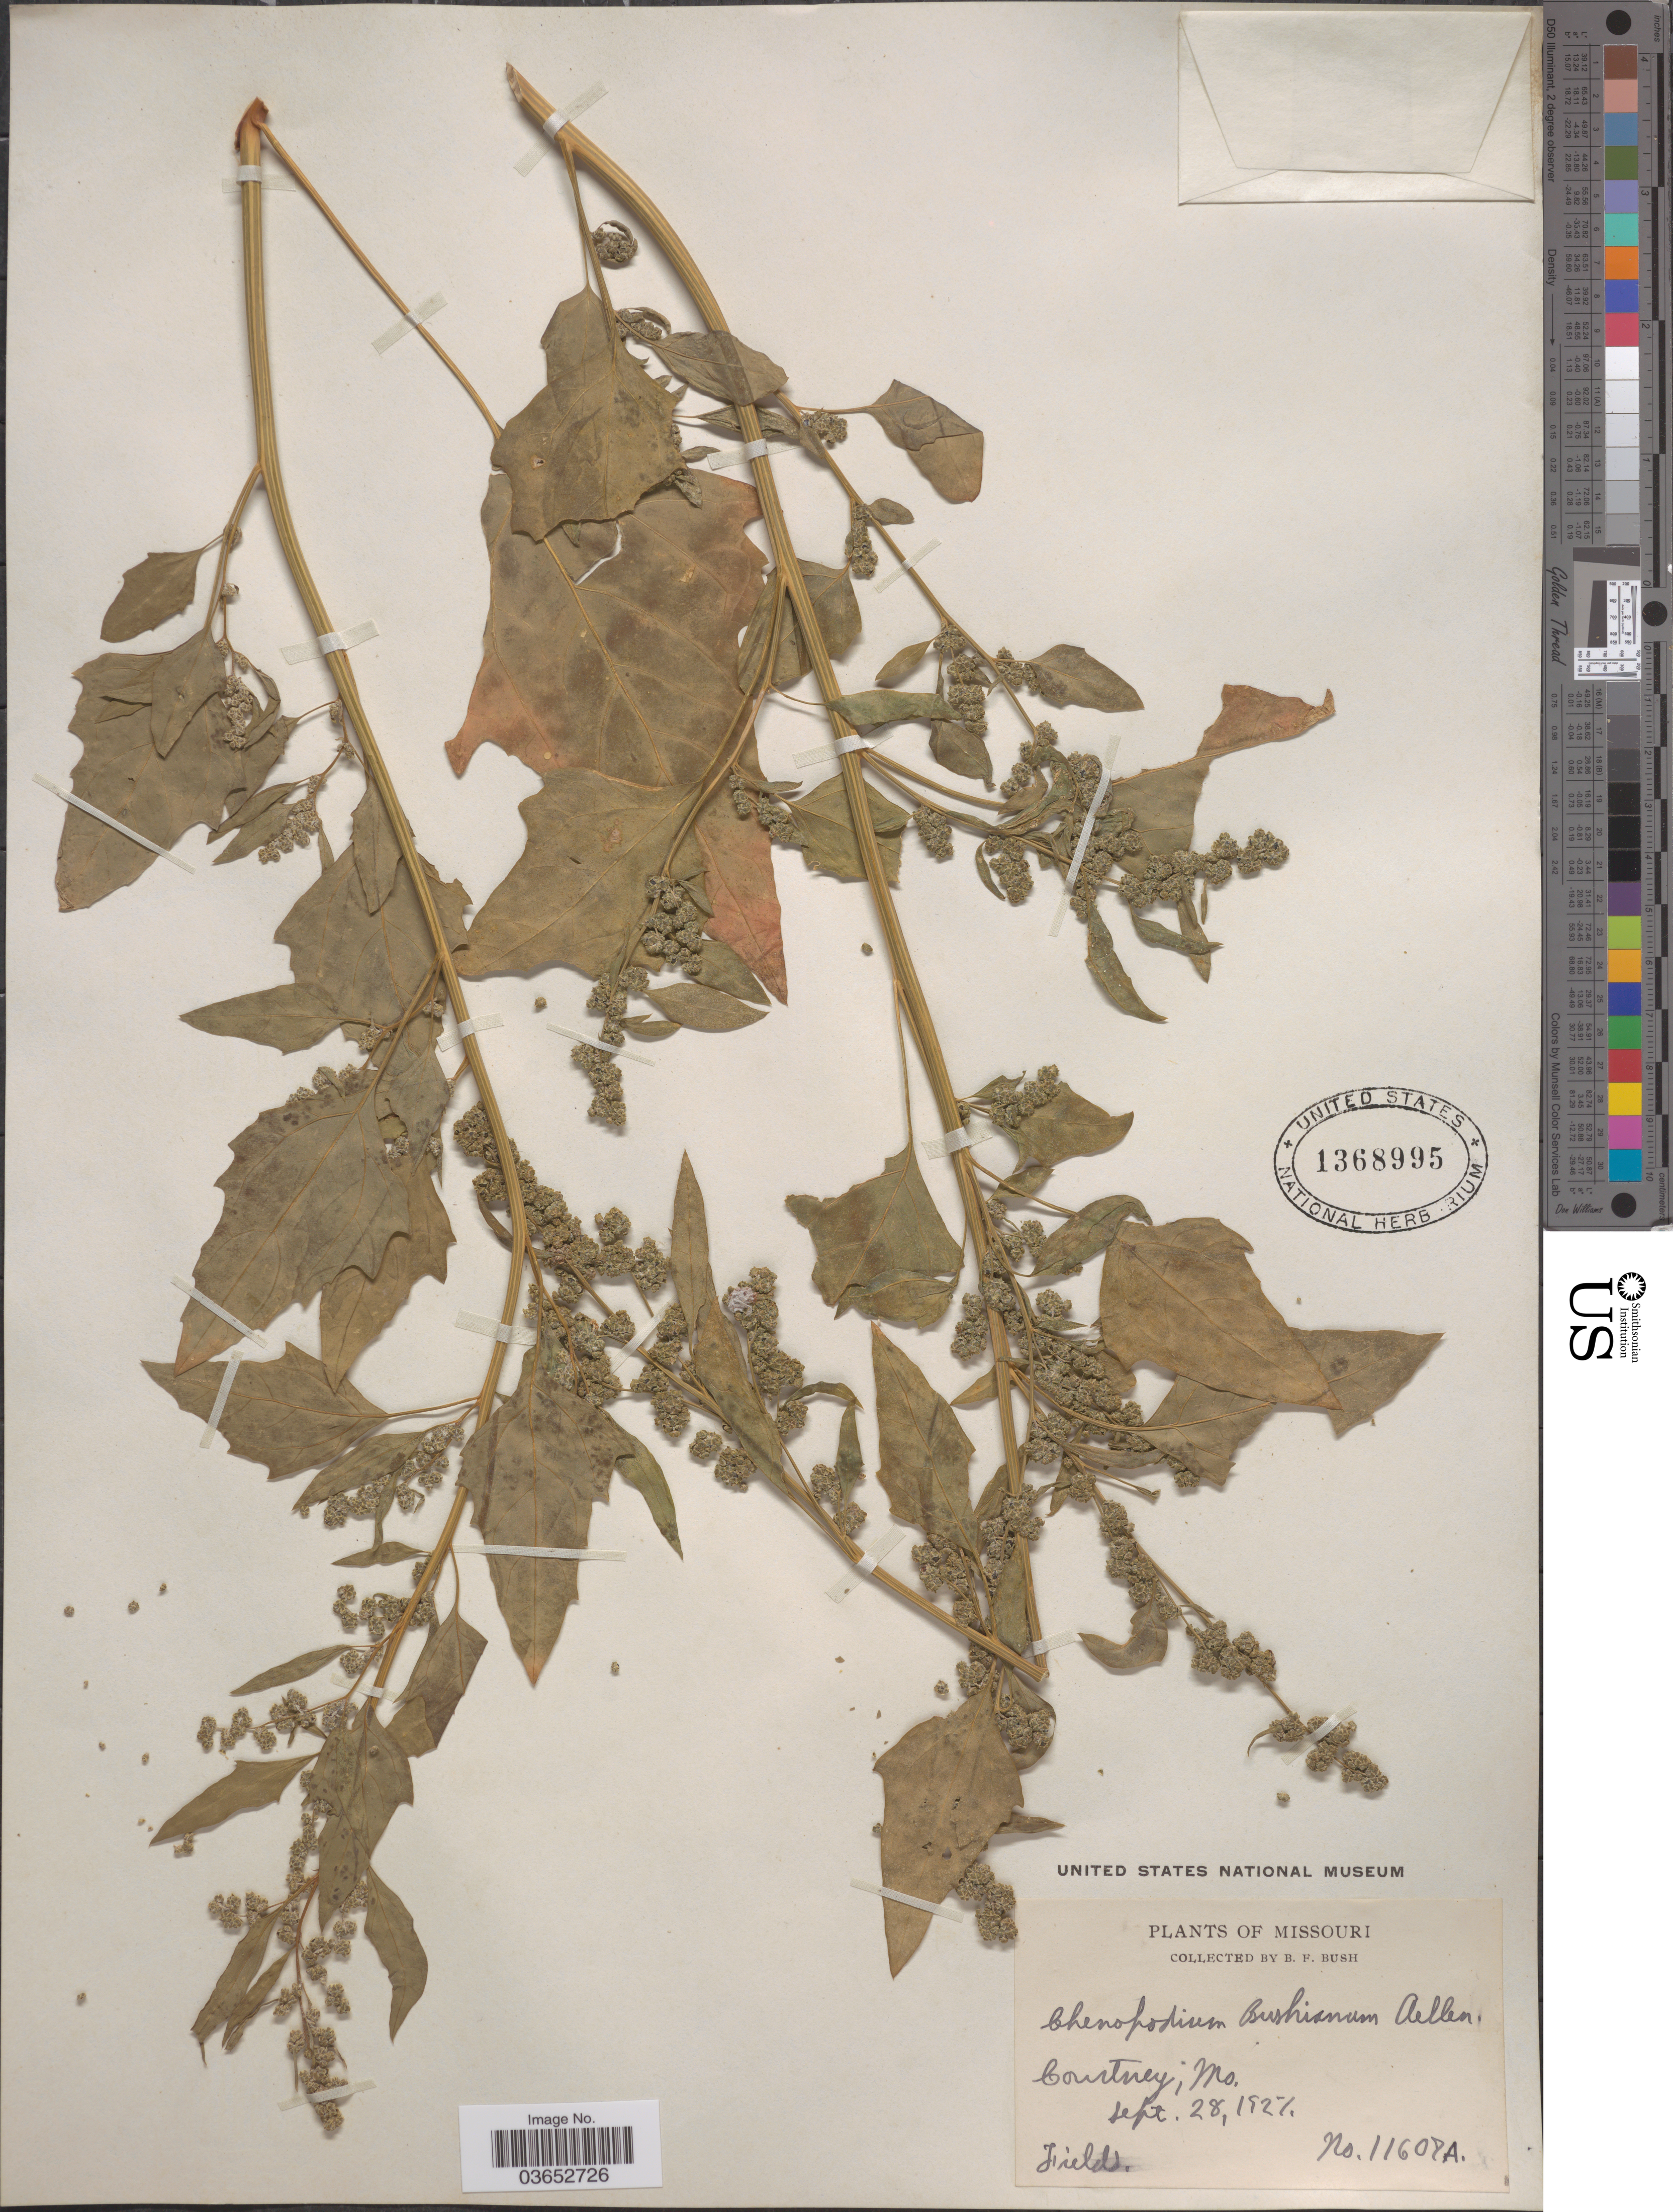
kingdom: Plantae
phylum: Tracheophyta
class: Magnoliopsida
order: Caryophyllales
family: Amaranthaceae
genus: Chenopodium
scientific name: Chenopodium bushianum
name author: Aellen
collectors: B. F. Bush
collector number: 11607A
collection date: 1927-09-28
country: United States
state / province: Missouri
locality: Courtney.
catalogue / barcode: US 1368995